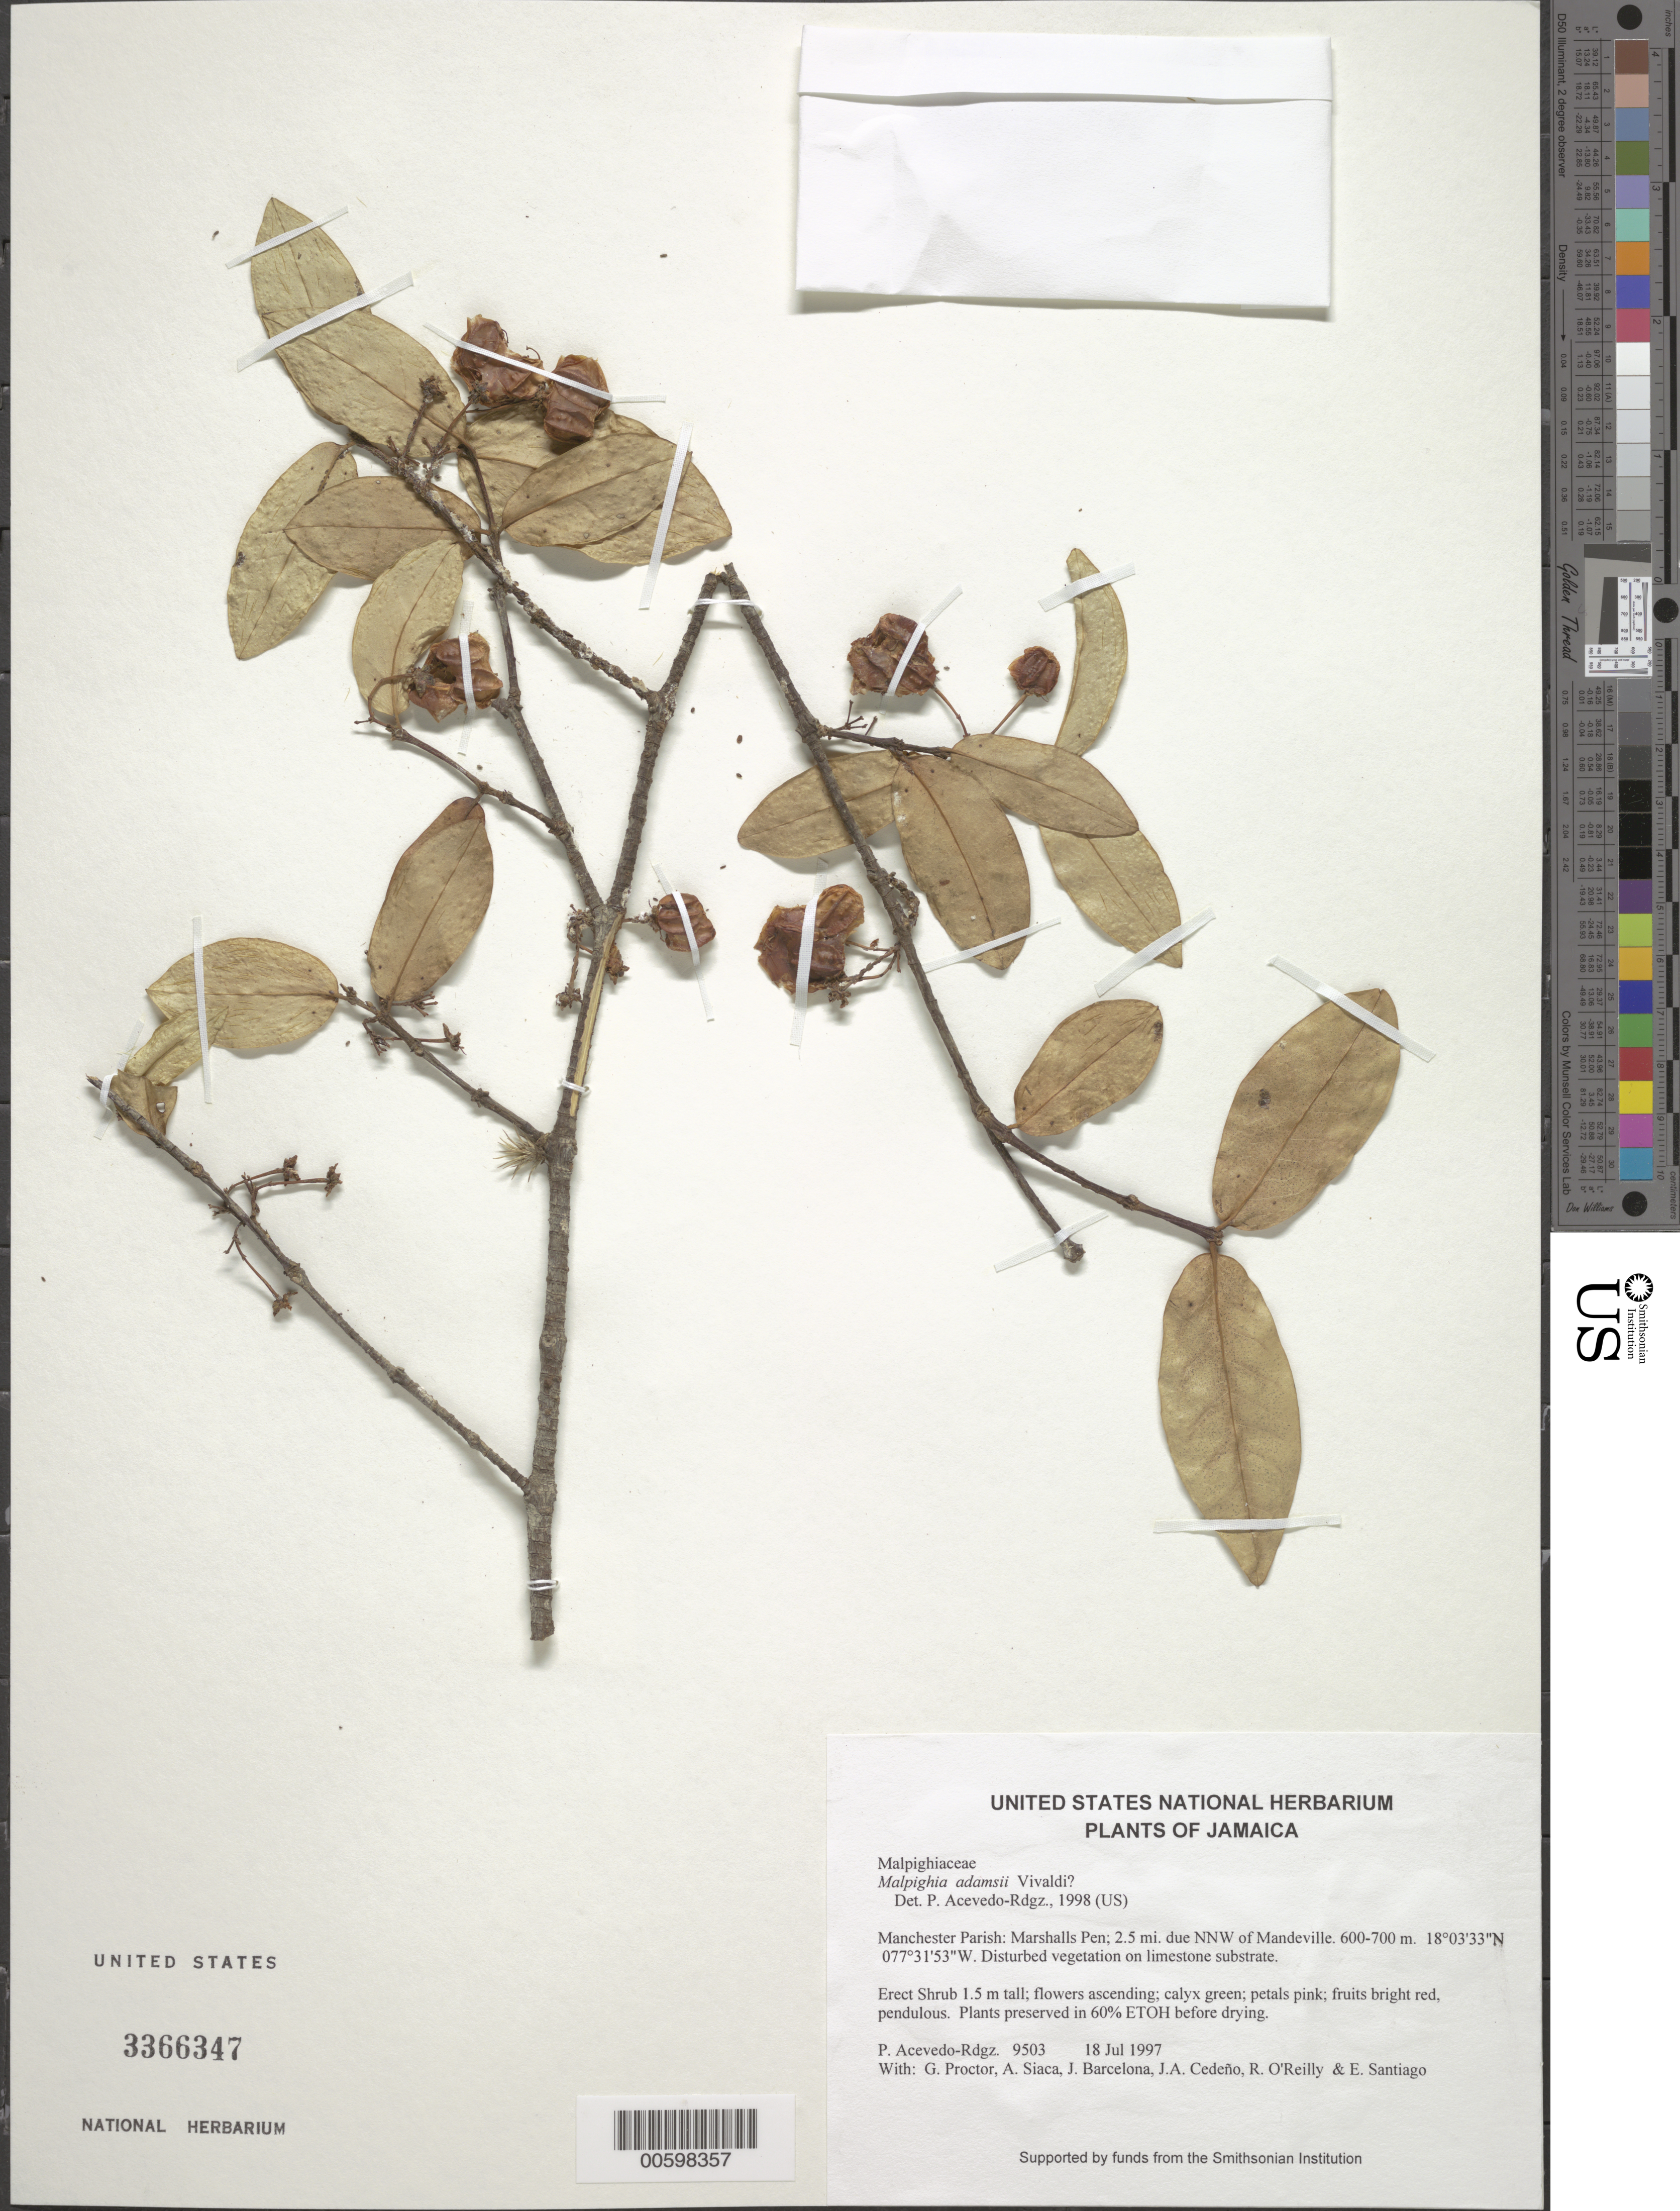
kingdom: Plantae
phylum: Tracheophyta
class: Magnoliopsida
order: Malpighiales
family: Malpighiaceae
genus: Malpighia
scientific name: Malpighia adamsii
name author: Vivaldi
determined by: Acevedo-Rodríguez, P., (BOT), Smithsonian Institution - National Museum of Natural History (UNITED STATES)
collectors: P. Acevedo-Rodr., G. R. Proctor, A. Siaca, J. Barcelona, J. A. Cedeño M. & R. O'Reilly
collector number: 9503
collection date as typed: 18 Jul 1997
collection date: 1997-07-18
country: Jamaica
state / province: Manchester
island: Jamaica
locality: Manchester Parish: Marshalls Pen; 2.5 mi. due NNW of Mandeville.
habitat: Disturbed vegetation on limestone substrate.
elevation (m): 600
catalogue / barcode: US 3366347